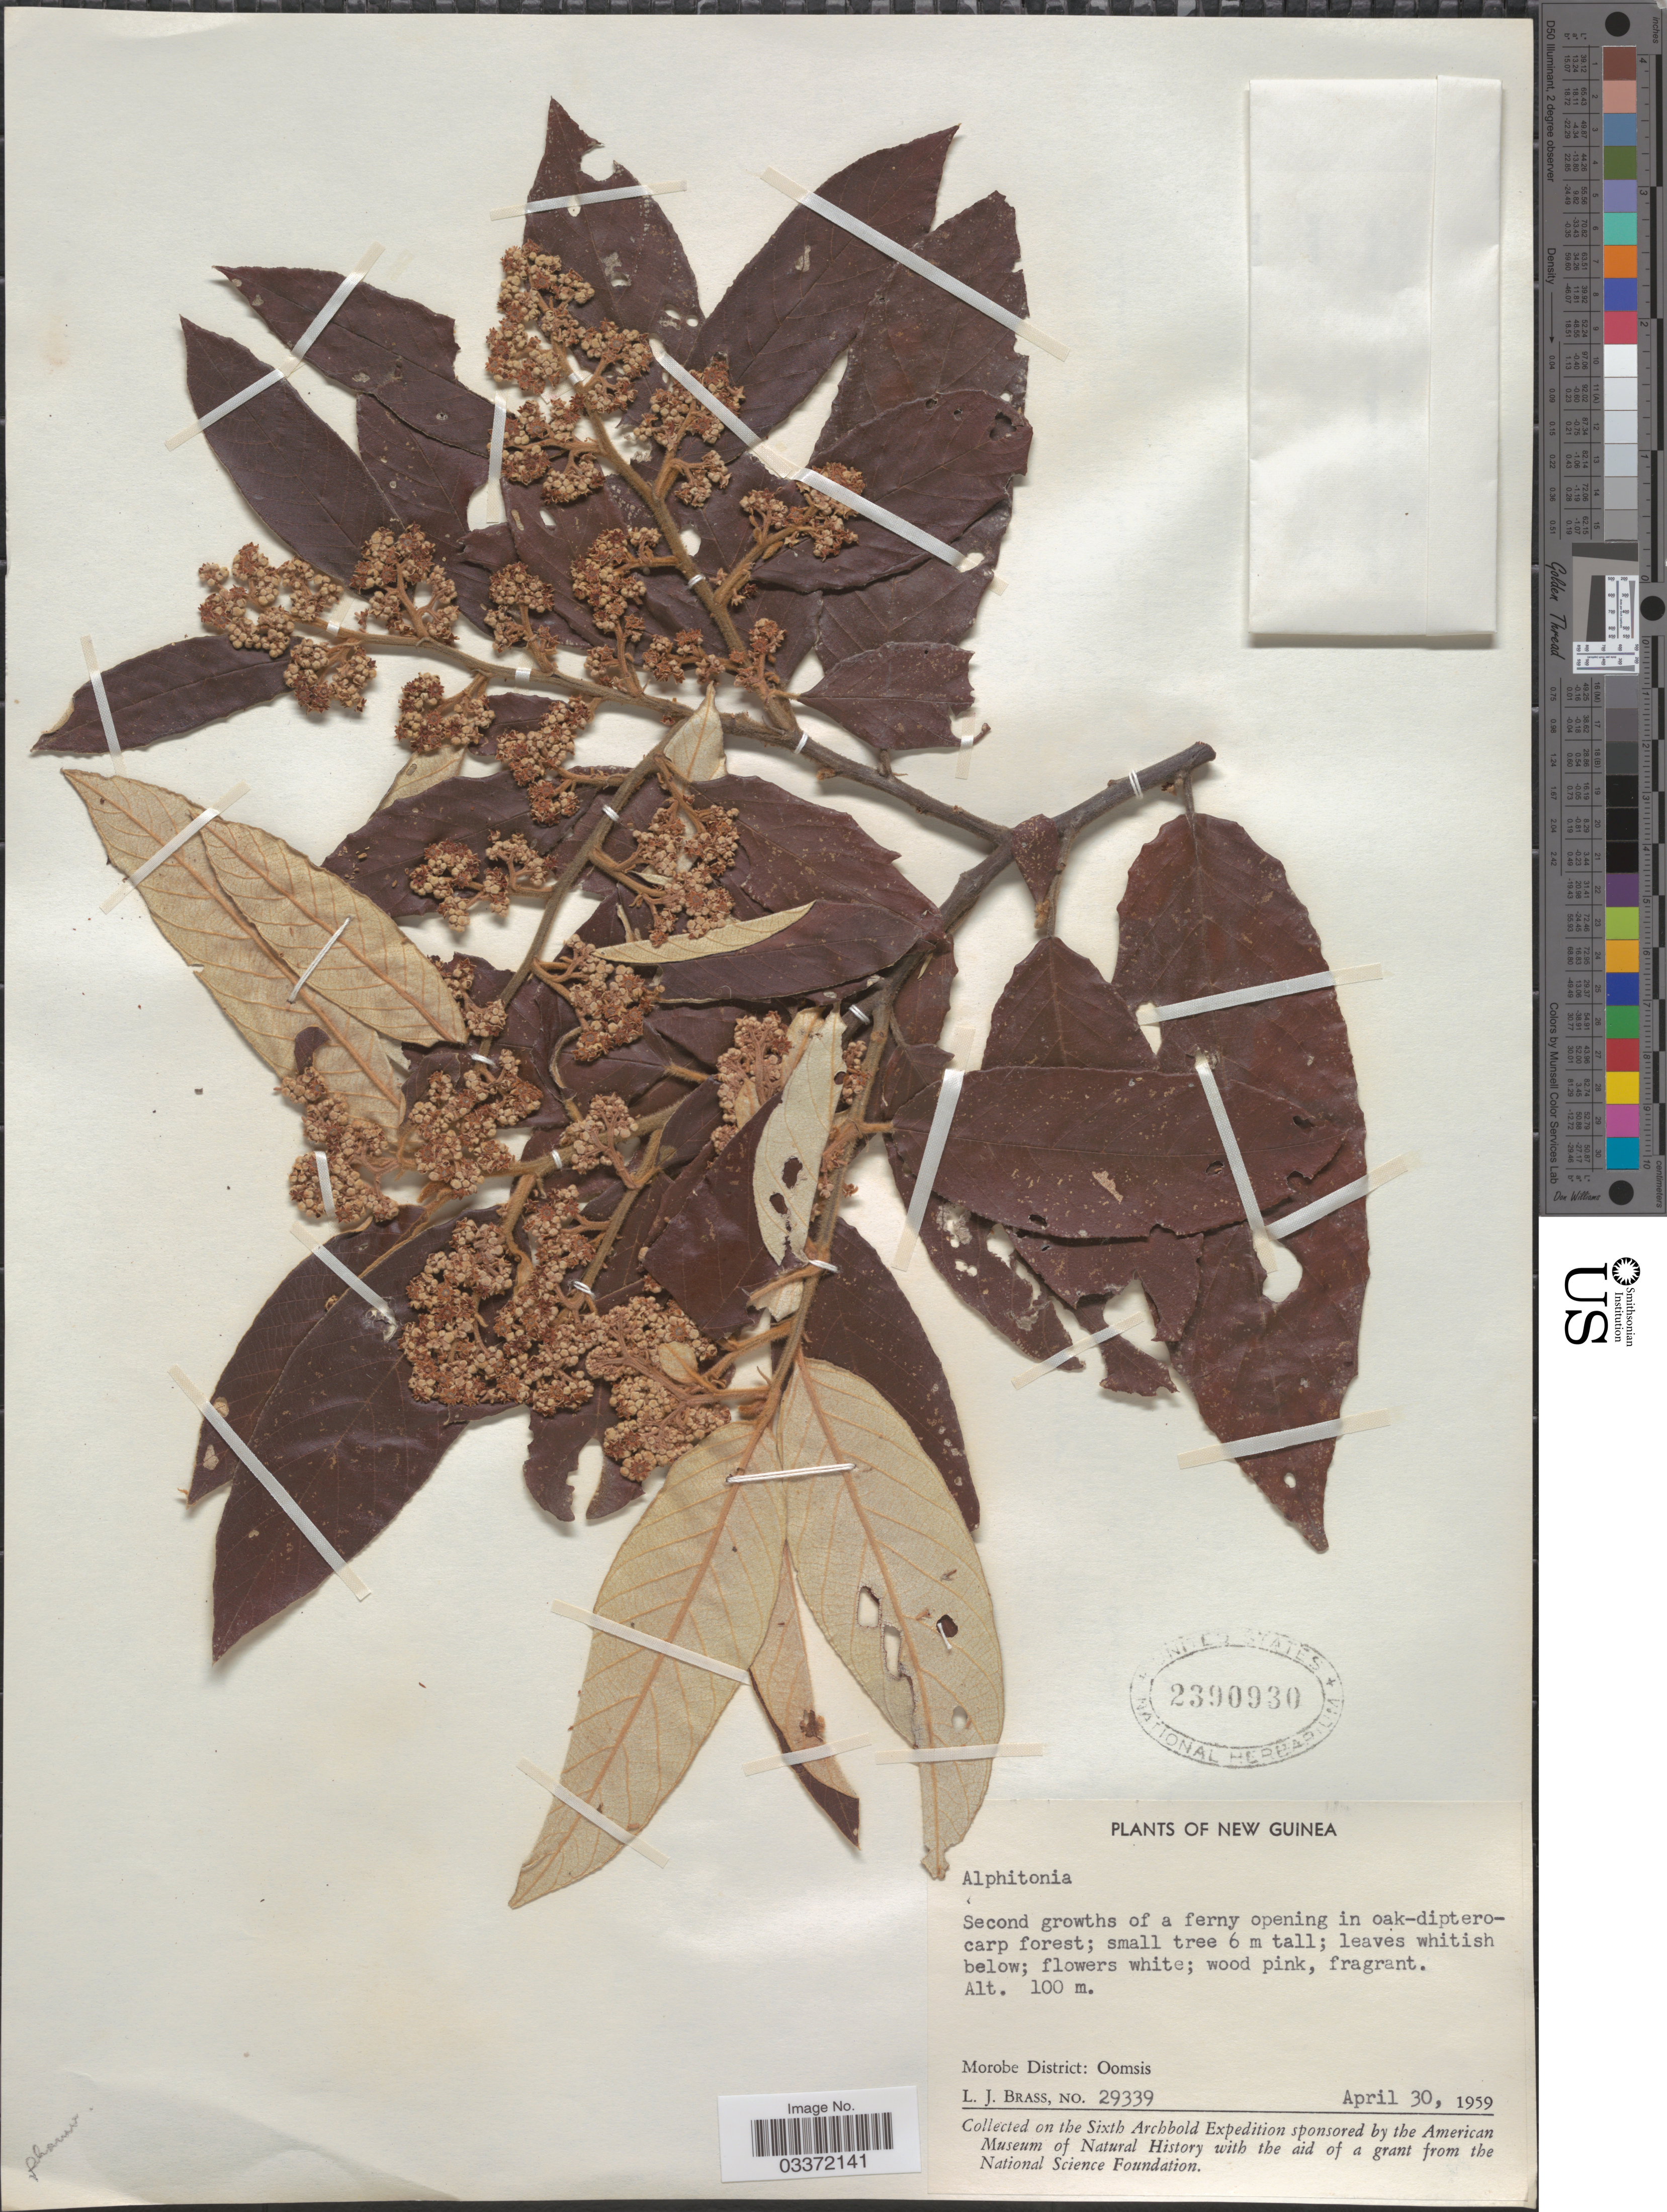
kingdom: Plantae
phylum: Tracheophyta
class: Magnoliopsida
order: Rosales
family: Rhamnaceae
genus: Alphitonia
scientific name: Alphitonia sp.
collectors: L. J. Brass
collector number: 29339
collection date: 1959-04-30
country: Papua New Guinea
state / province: Morobe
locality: New Guinea, Morobe District: Oomsis.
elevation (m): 100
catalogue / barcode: US 2390930